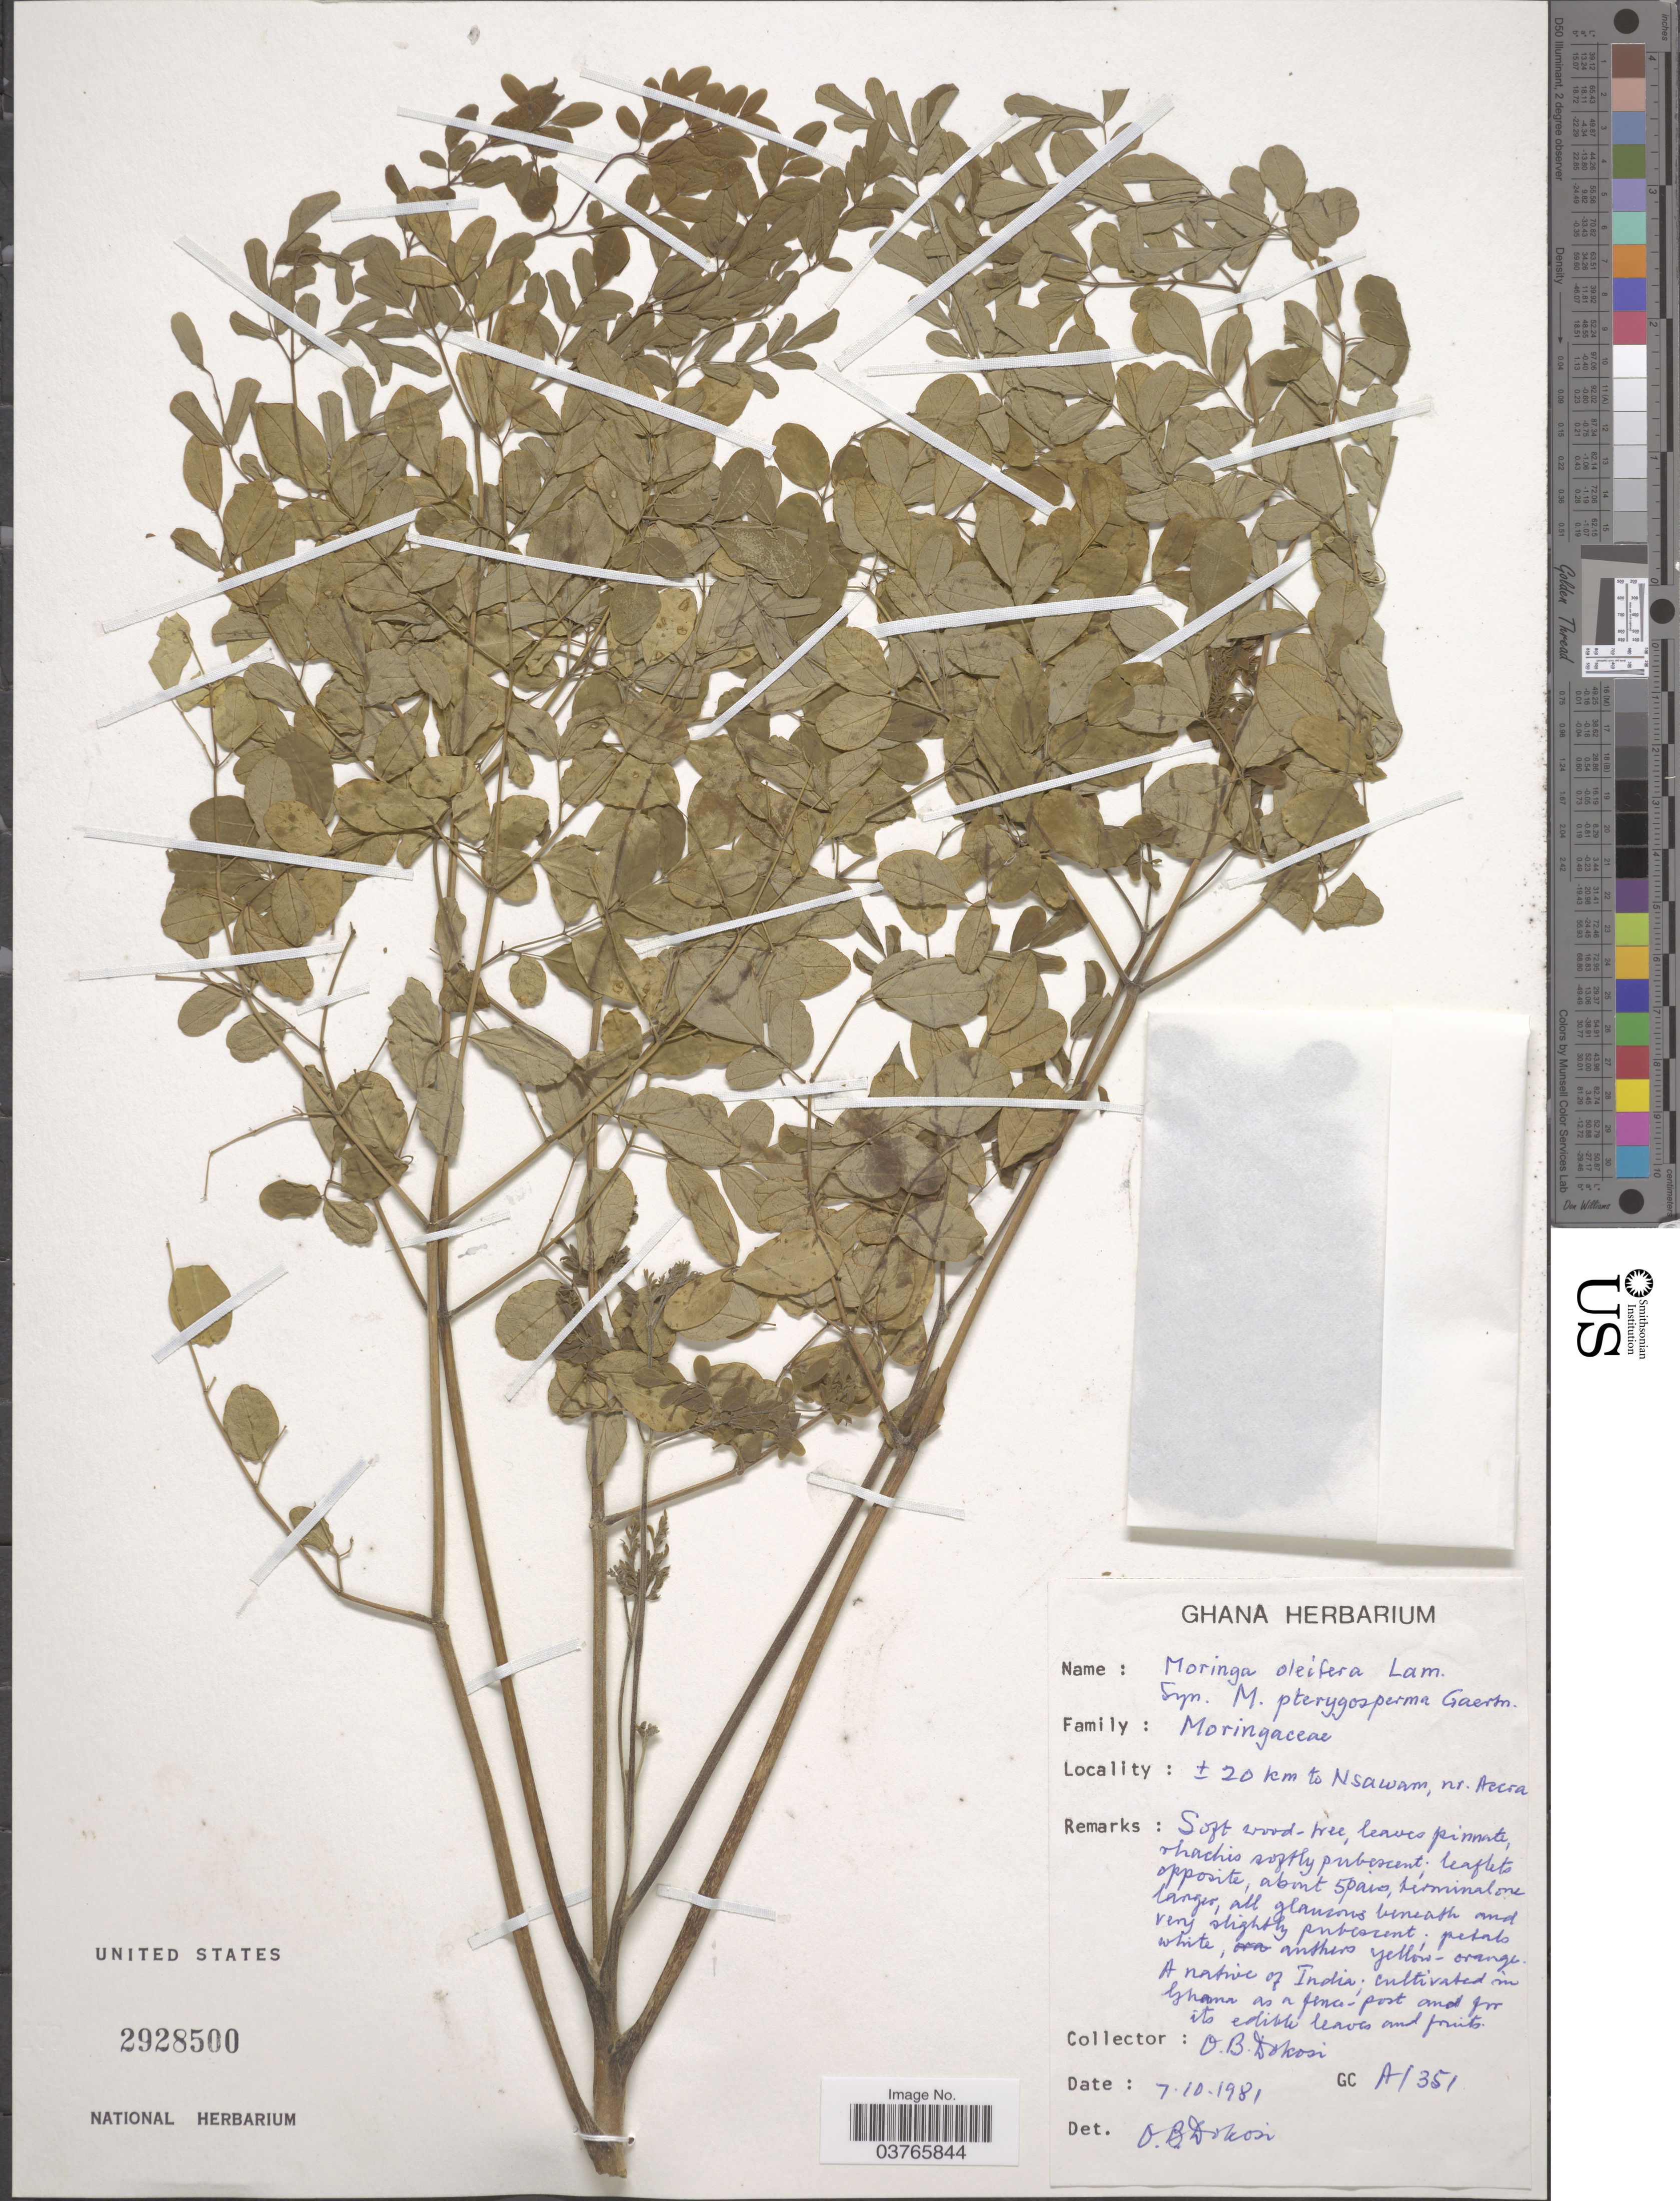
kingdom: Plantae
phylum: Tracheophyta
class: Magnoliopsida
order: Brassicales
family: Moringaceae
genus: Moringa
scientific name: Moringa oleifera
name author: Lam.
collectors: O. Dokosi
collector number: GC A1351?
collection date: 1981-10-07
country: Ghana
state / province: Greater Accra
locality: ± 20 km to Nsawam, nr. Accra.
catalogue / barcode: US 2928500